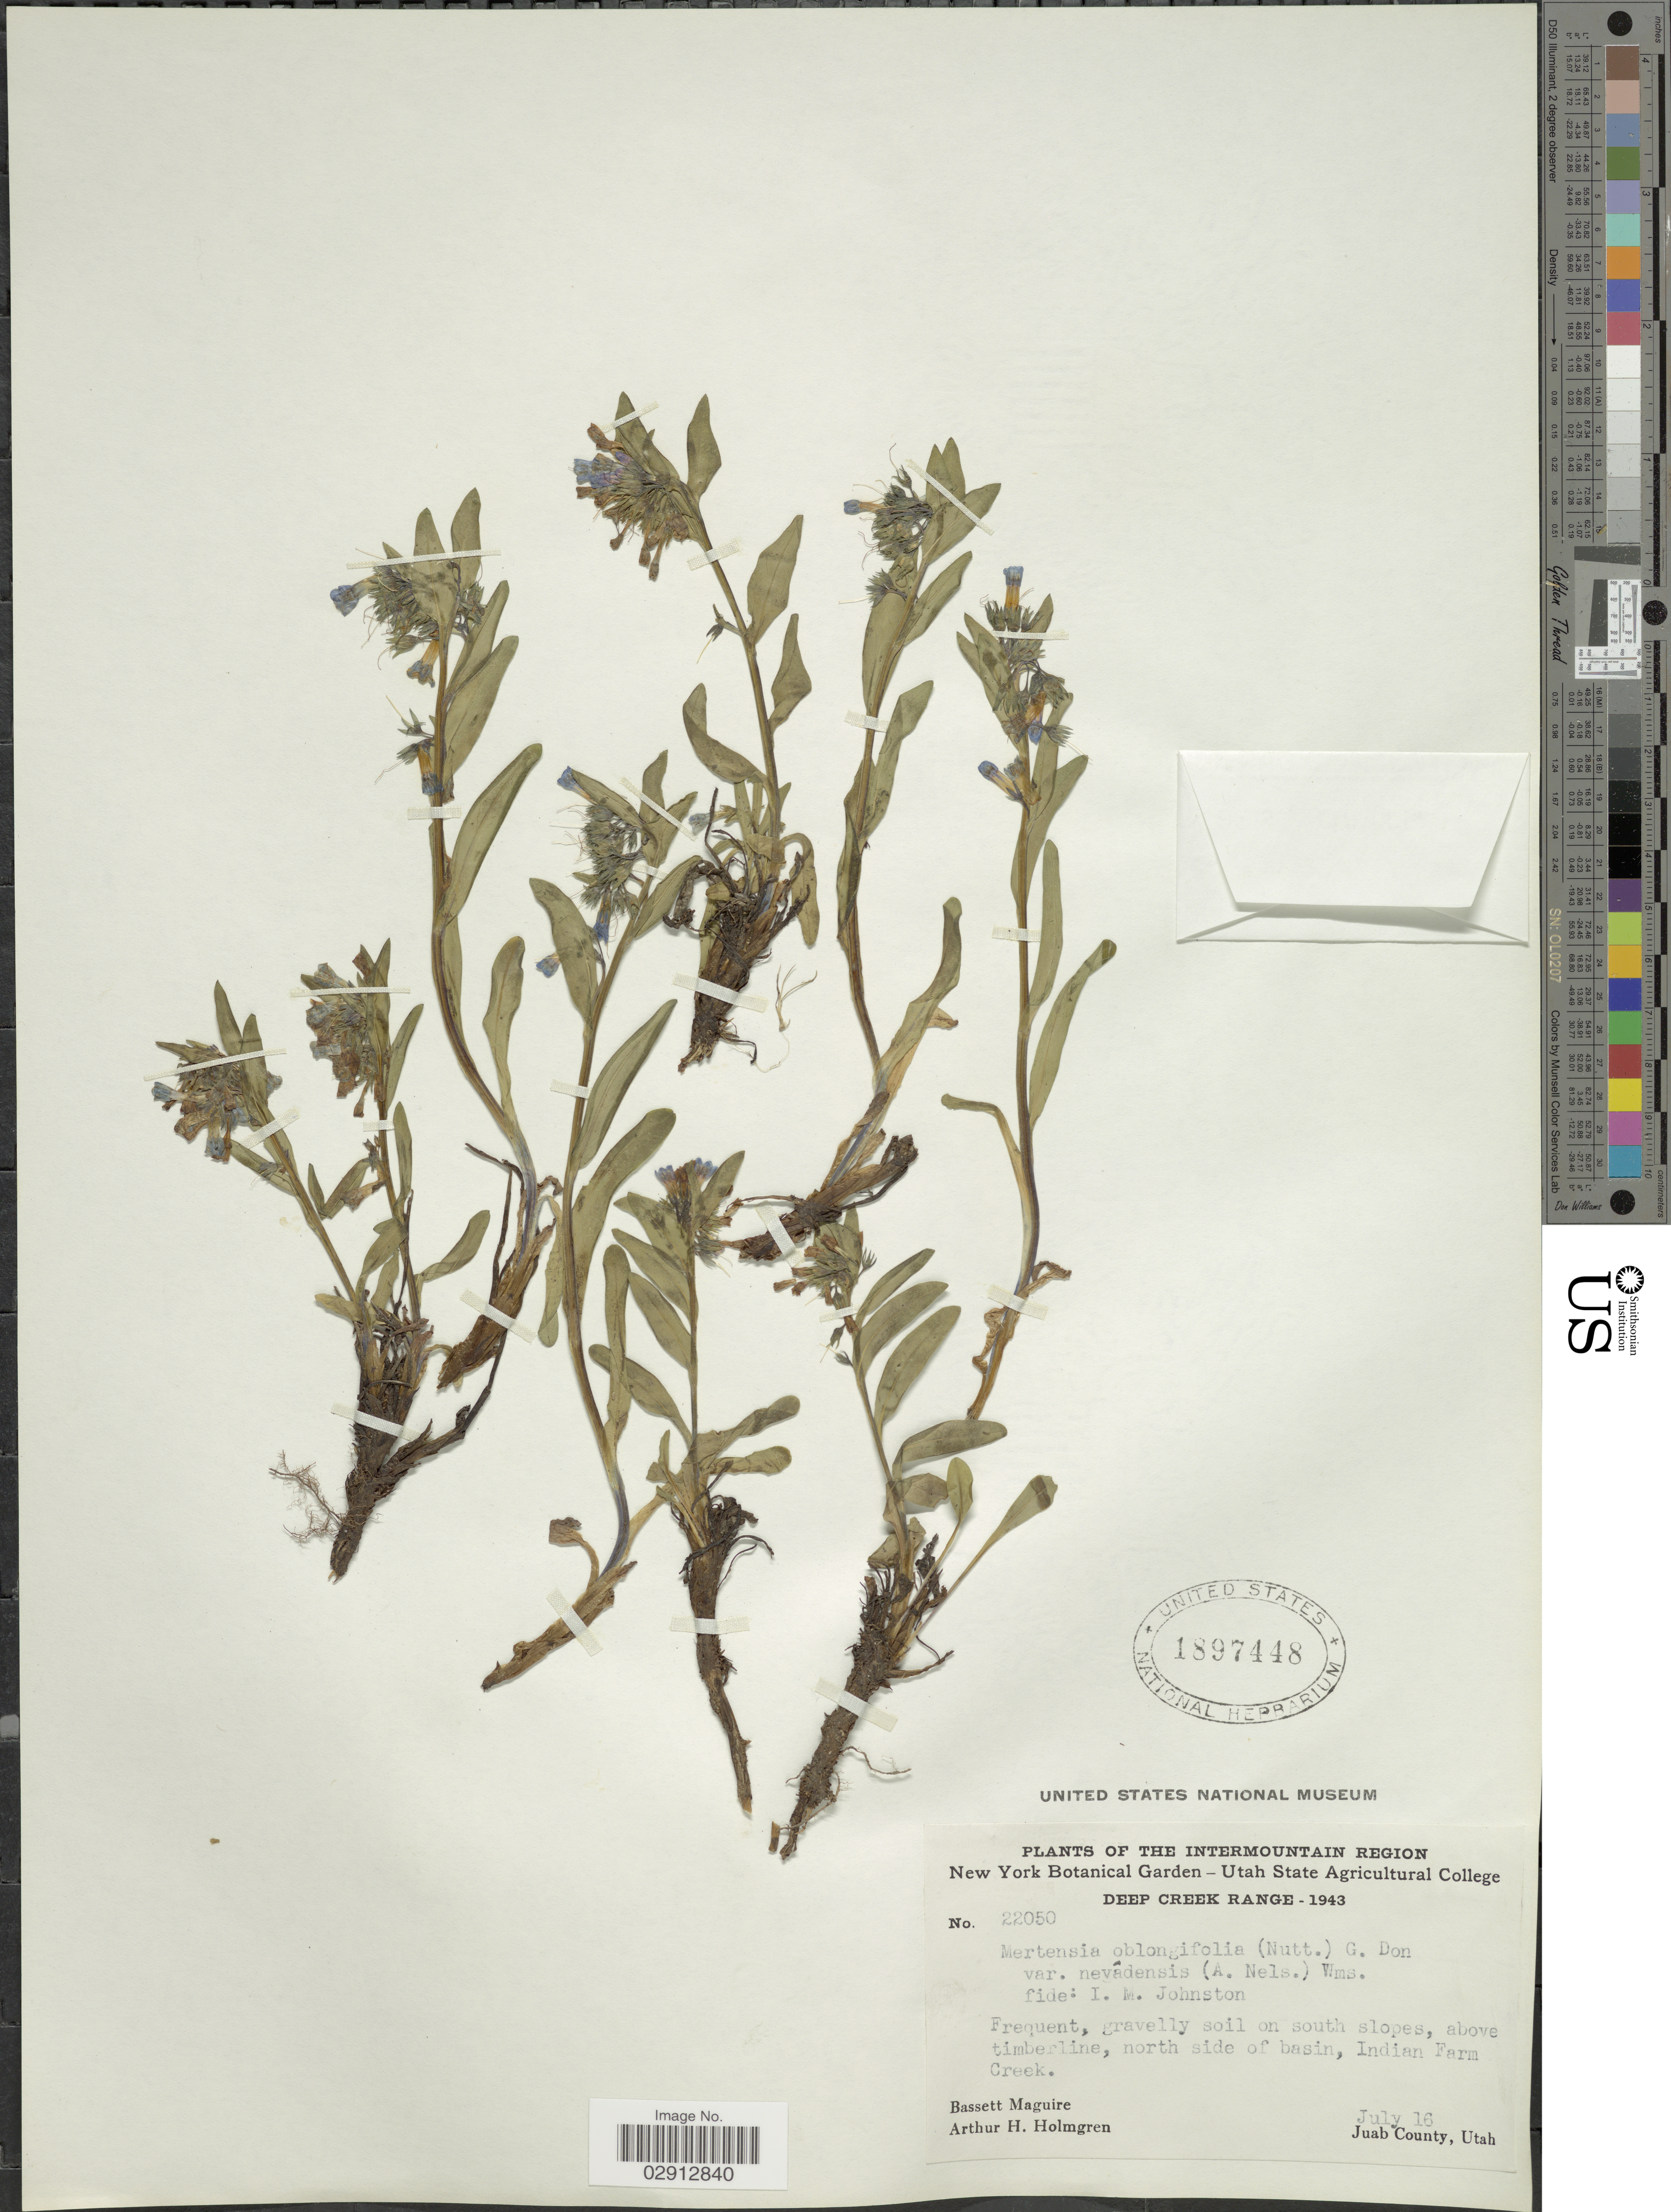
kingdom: Plantae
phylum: Tracheophyta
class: Magnoliopsida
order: Boraginales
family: Boraginaceae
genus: Mertensia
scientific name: Mertensia oblongifolia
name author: (Nutt.) G. Don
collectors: B. Maguire & A. H. Holmgren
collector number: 22050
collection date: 1943-07-16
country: United States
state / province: Utah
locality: Intermountain Region. Deep Creek Range. On south slopes, above timberline, north side of basin, Indian Farm Creek. Juab County.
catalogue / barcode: US 1897448